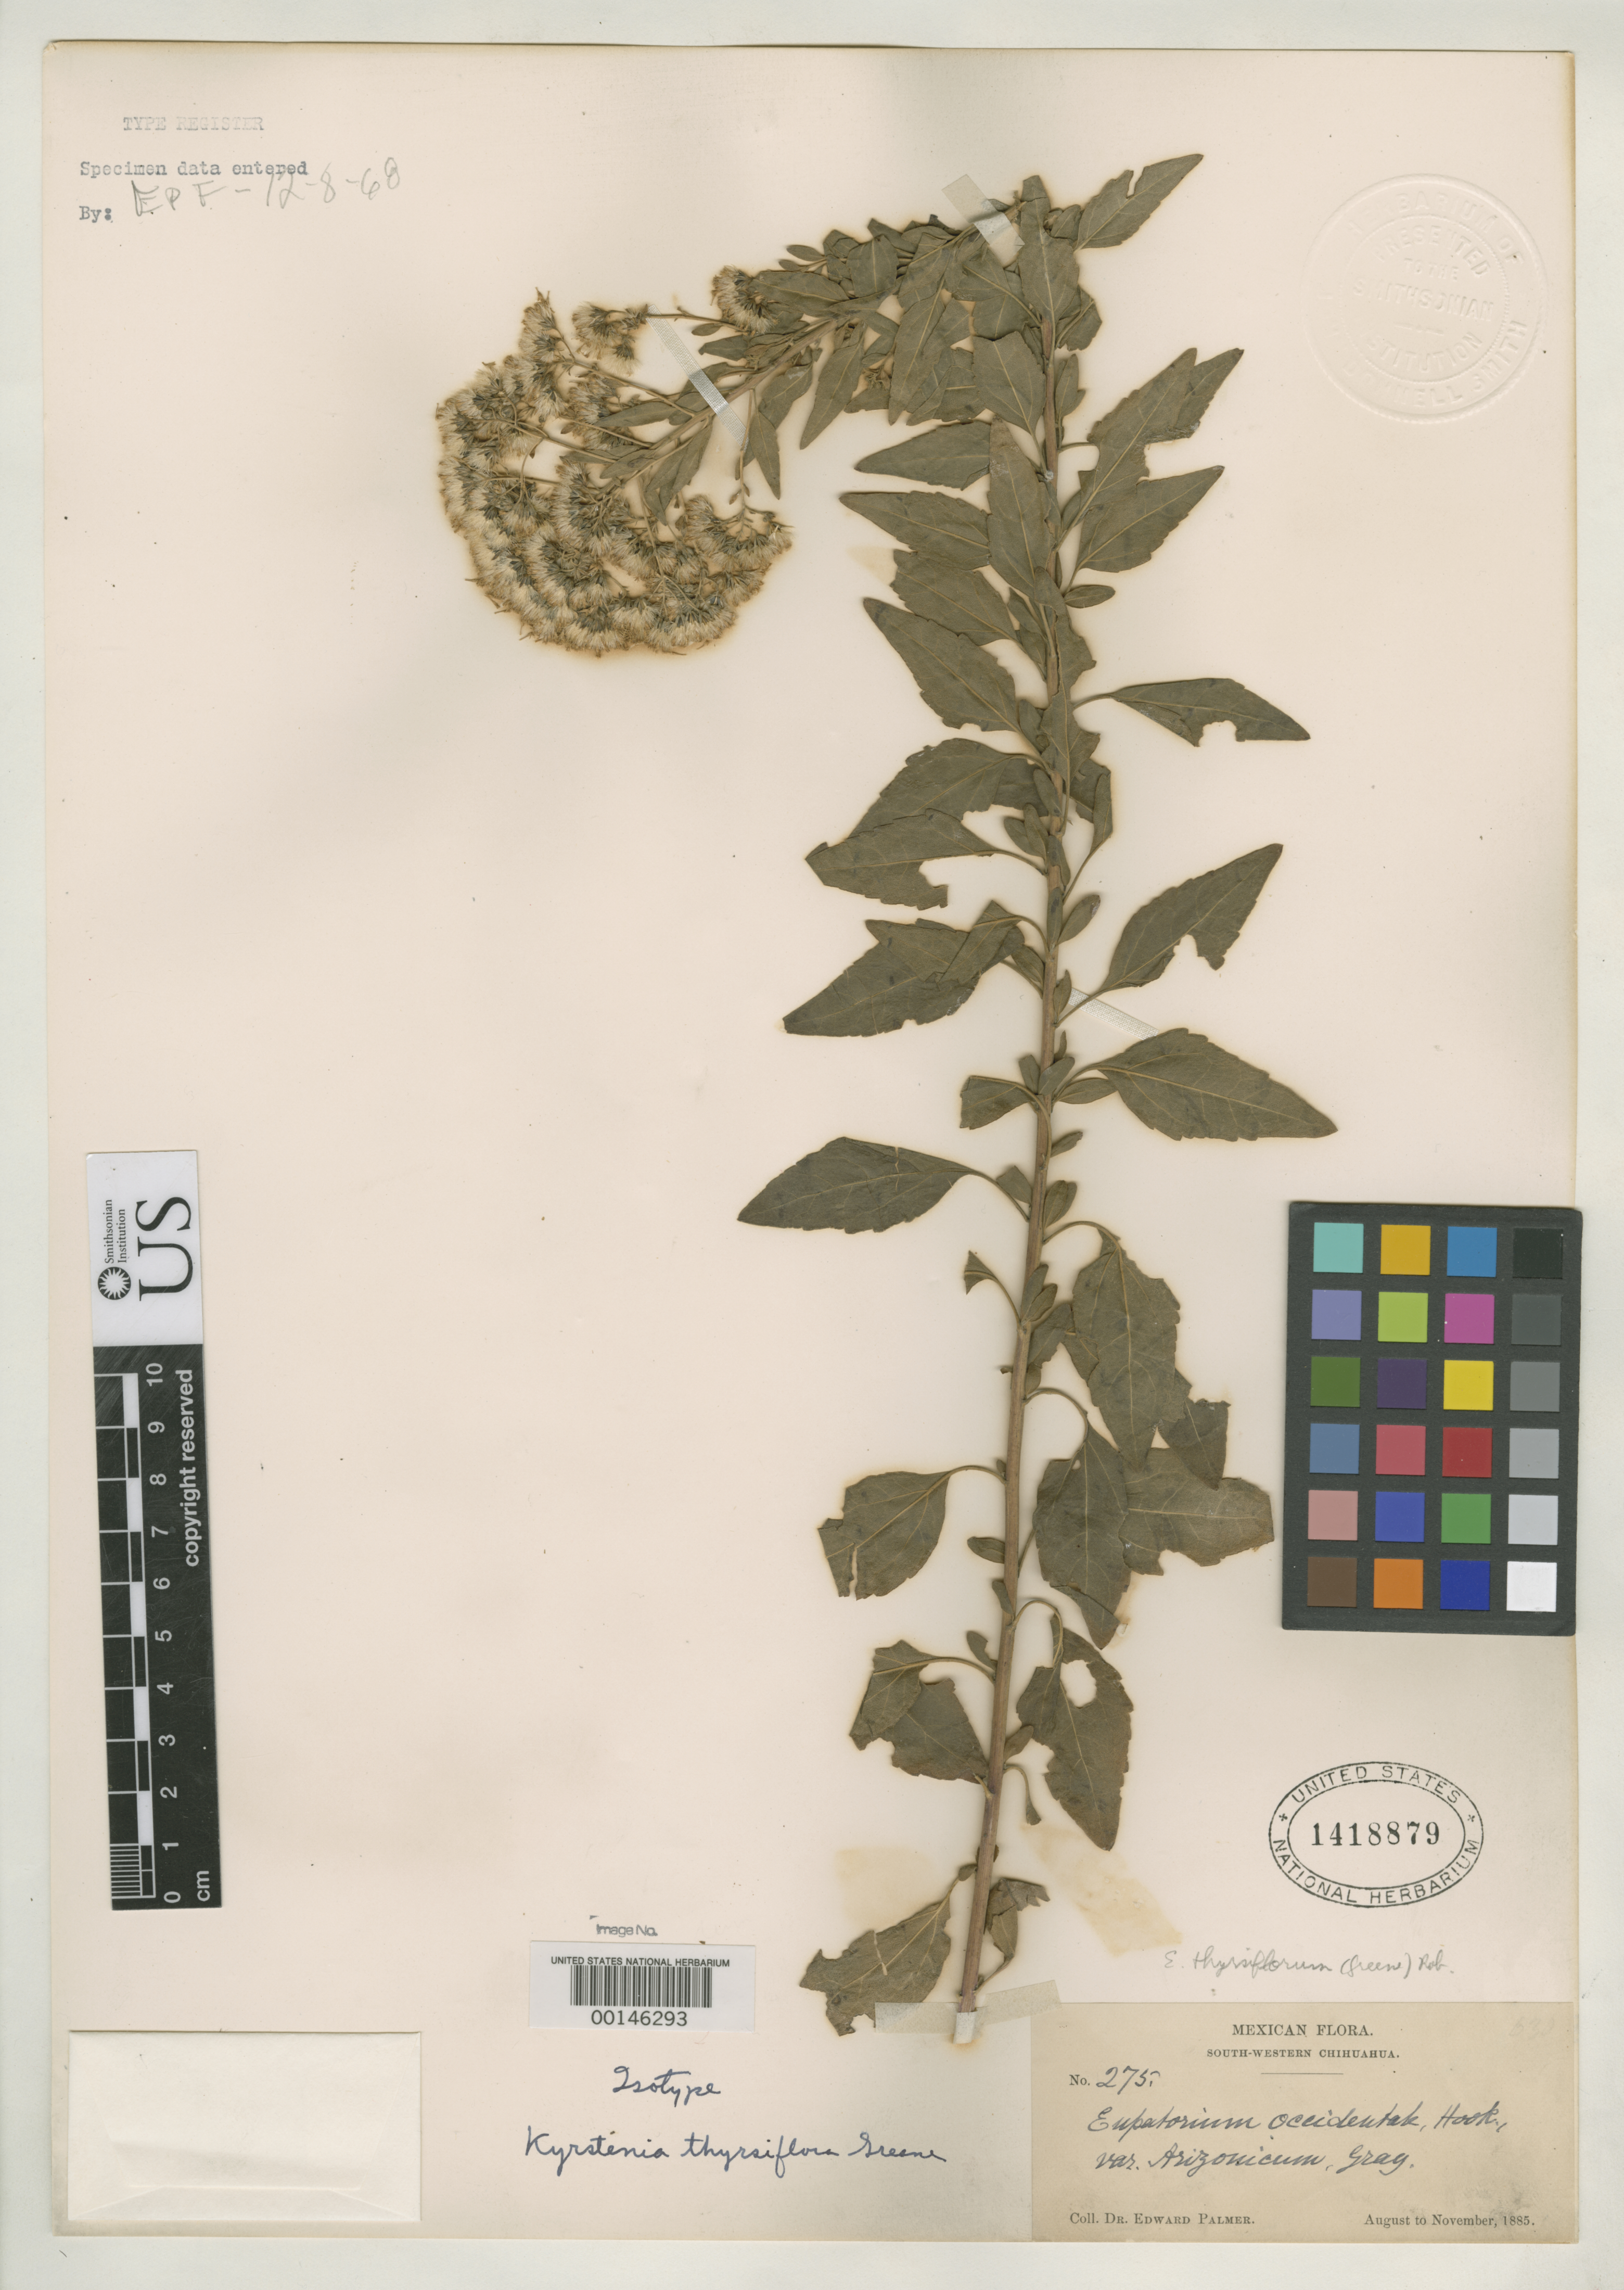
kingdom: Plantae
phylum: Tracheophyta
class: Magnoliopsida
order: Asterales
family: Asteraceae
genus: Kyrstenia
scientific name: Kyrstenia thyrsiflora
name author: Greene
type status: Type Collection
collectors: E. Palmer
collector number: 275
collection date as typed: Aug 1885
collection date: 1885-08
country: Mexico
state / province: Chihuahua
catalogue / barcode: US 1418879